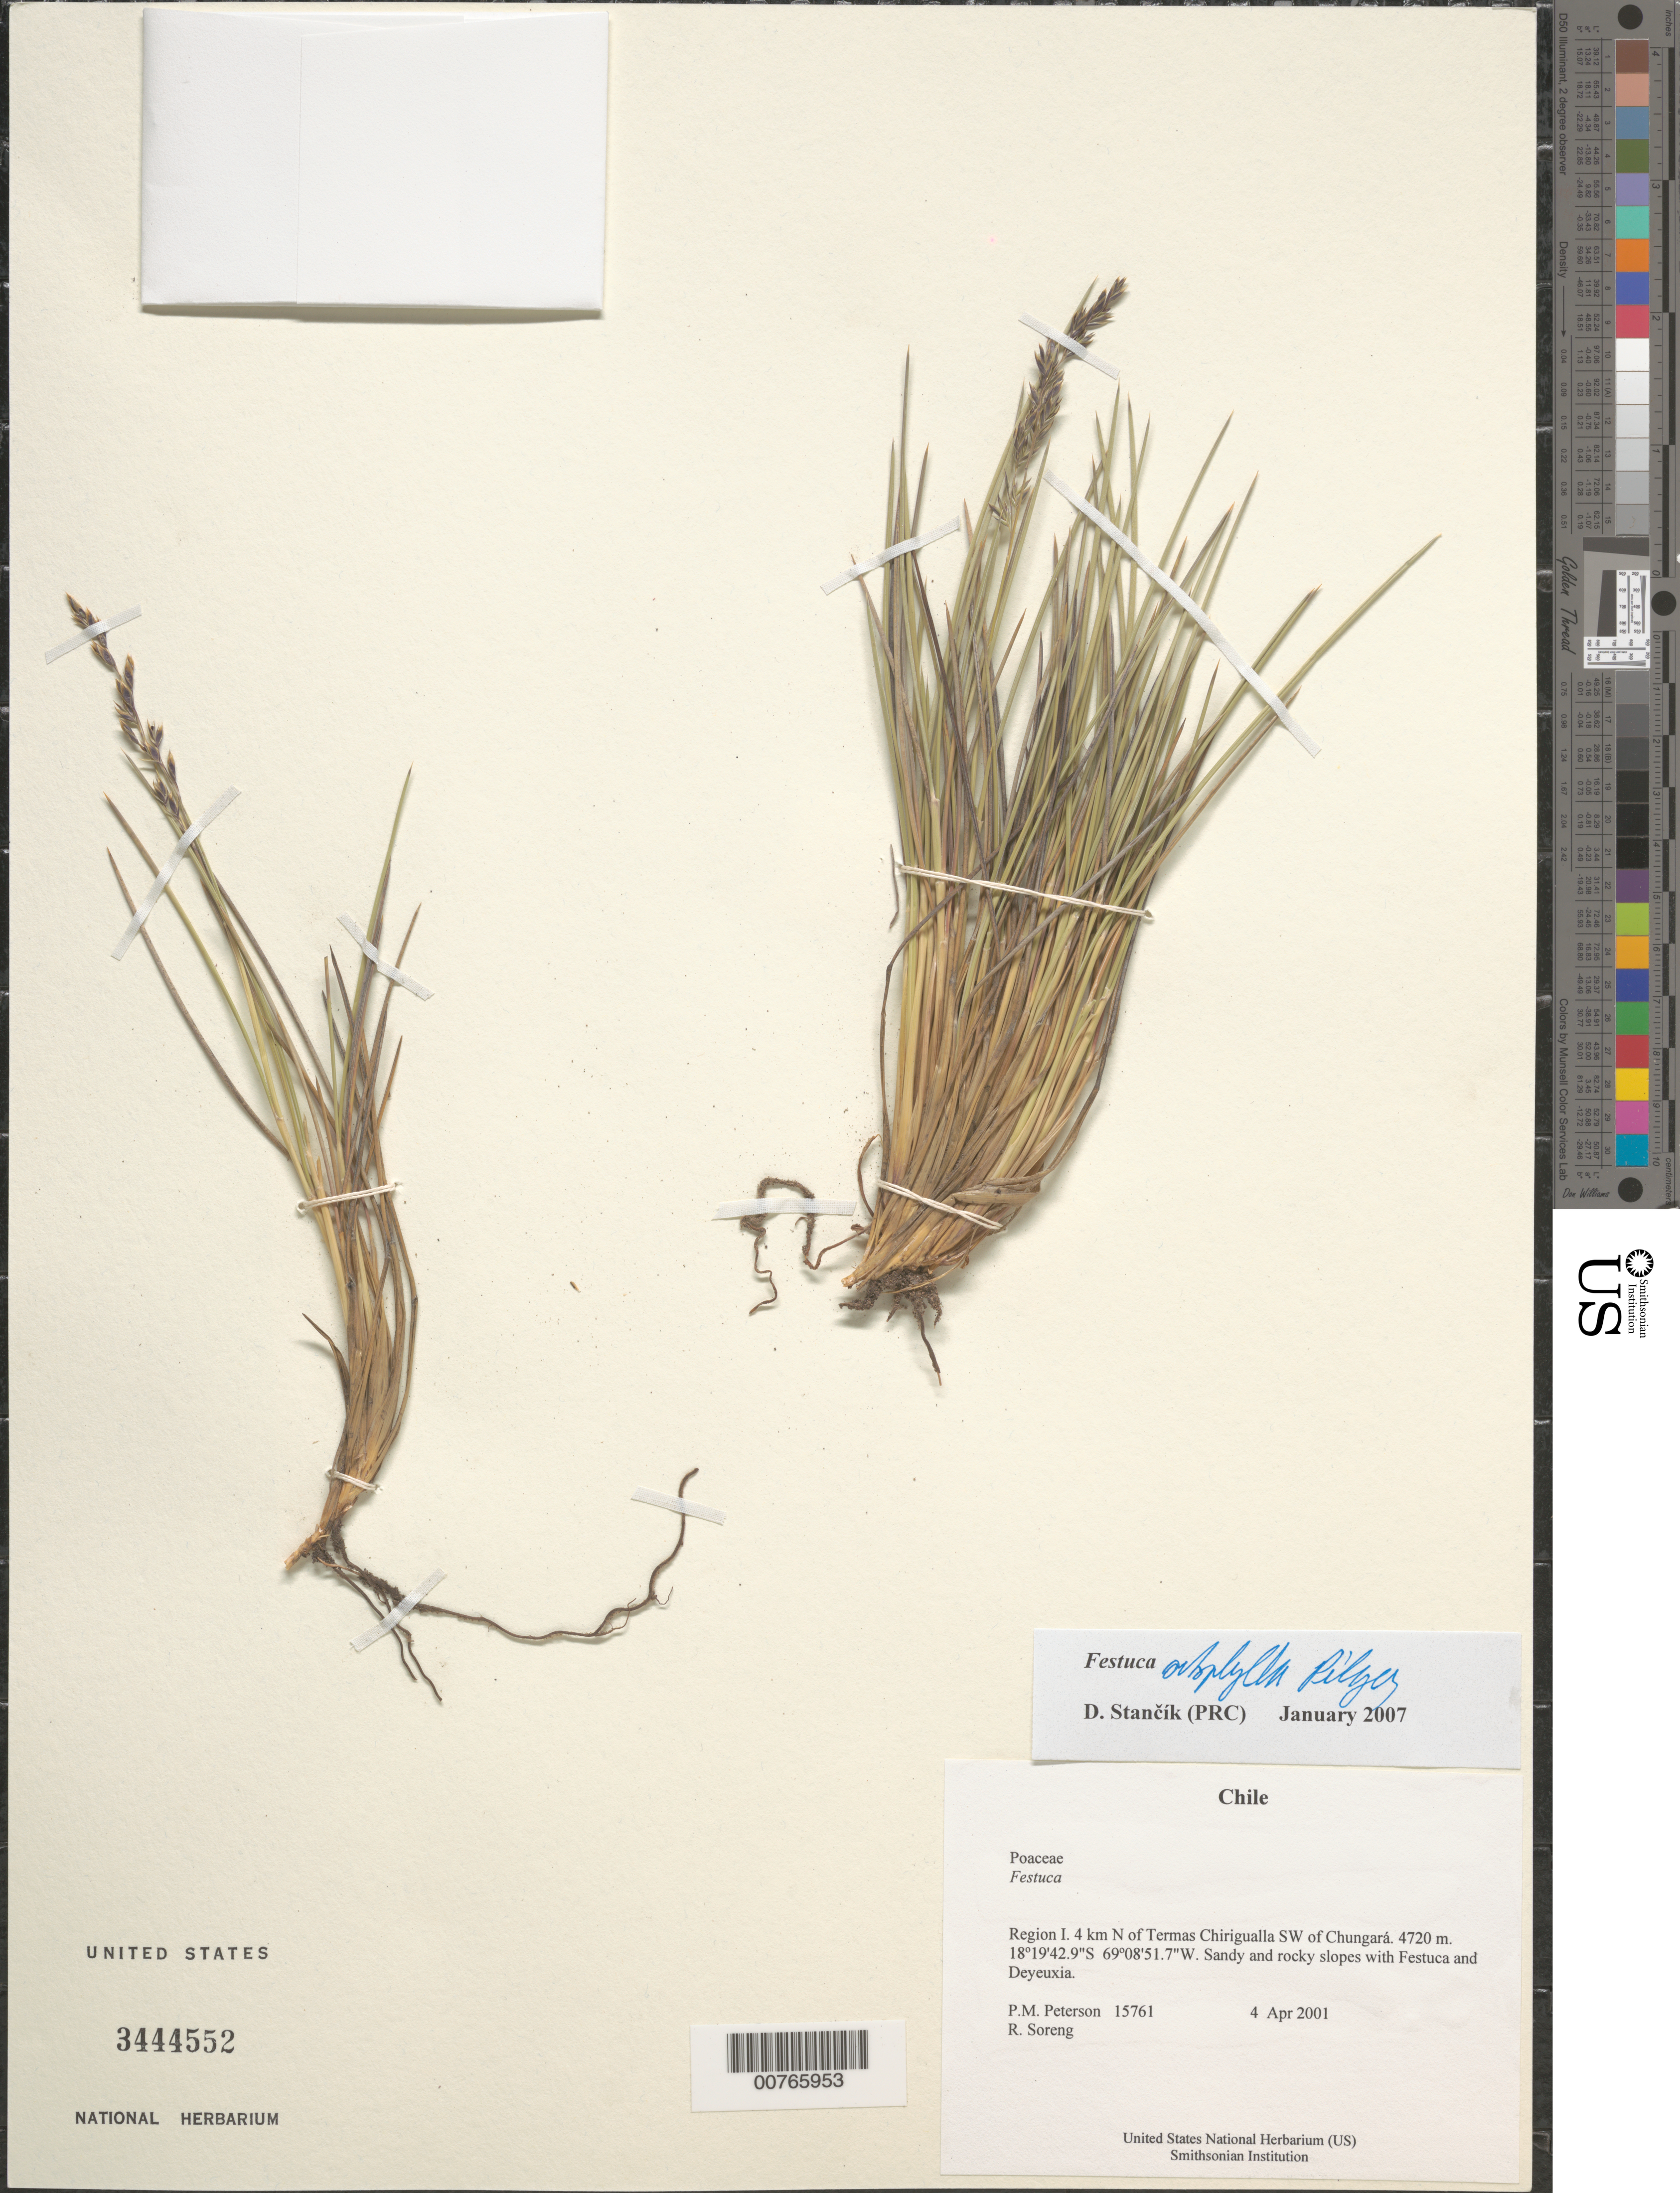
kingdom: Plantae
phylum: Tracheophyta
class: Liliopsida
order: Poales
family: Poaceae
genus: Festuca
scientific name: Festuca orthophylla var. boliviana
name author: Pilg.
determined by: Stancik, D.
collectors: P. M. Peterson & R. J. Soreng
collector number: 15761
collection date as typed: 04 Apr 2001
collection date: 2001-04-04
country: Chile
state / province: Tarapacá (I)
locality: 4 km N of Termas Chirigualla SW of Chungará.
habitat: Sandy and rocky slopes with Festuca and Deyeuxia.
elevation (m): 4720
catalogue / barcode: US 3444552